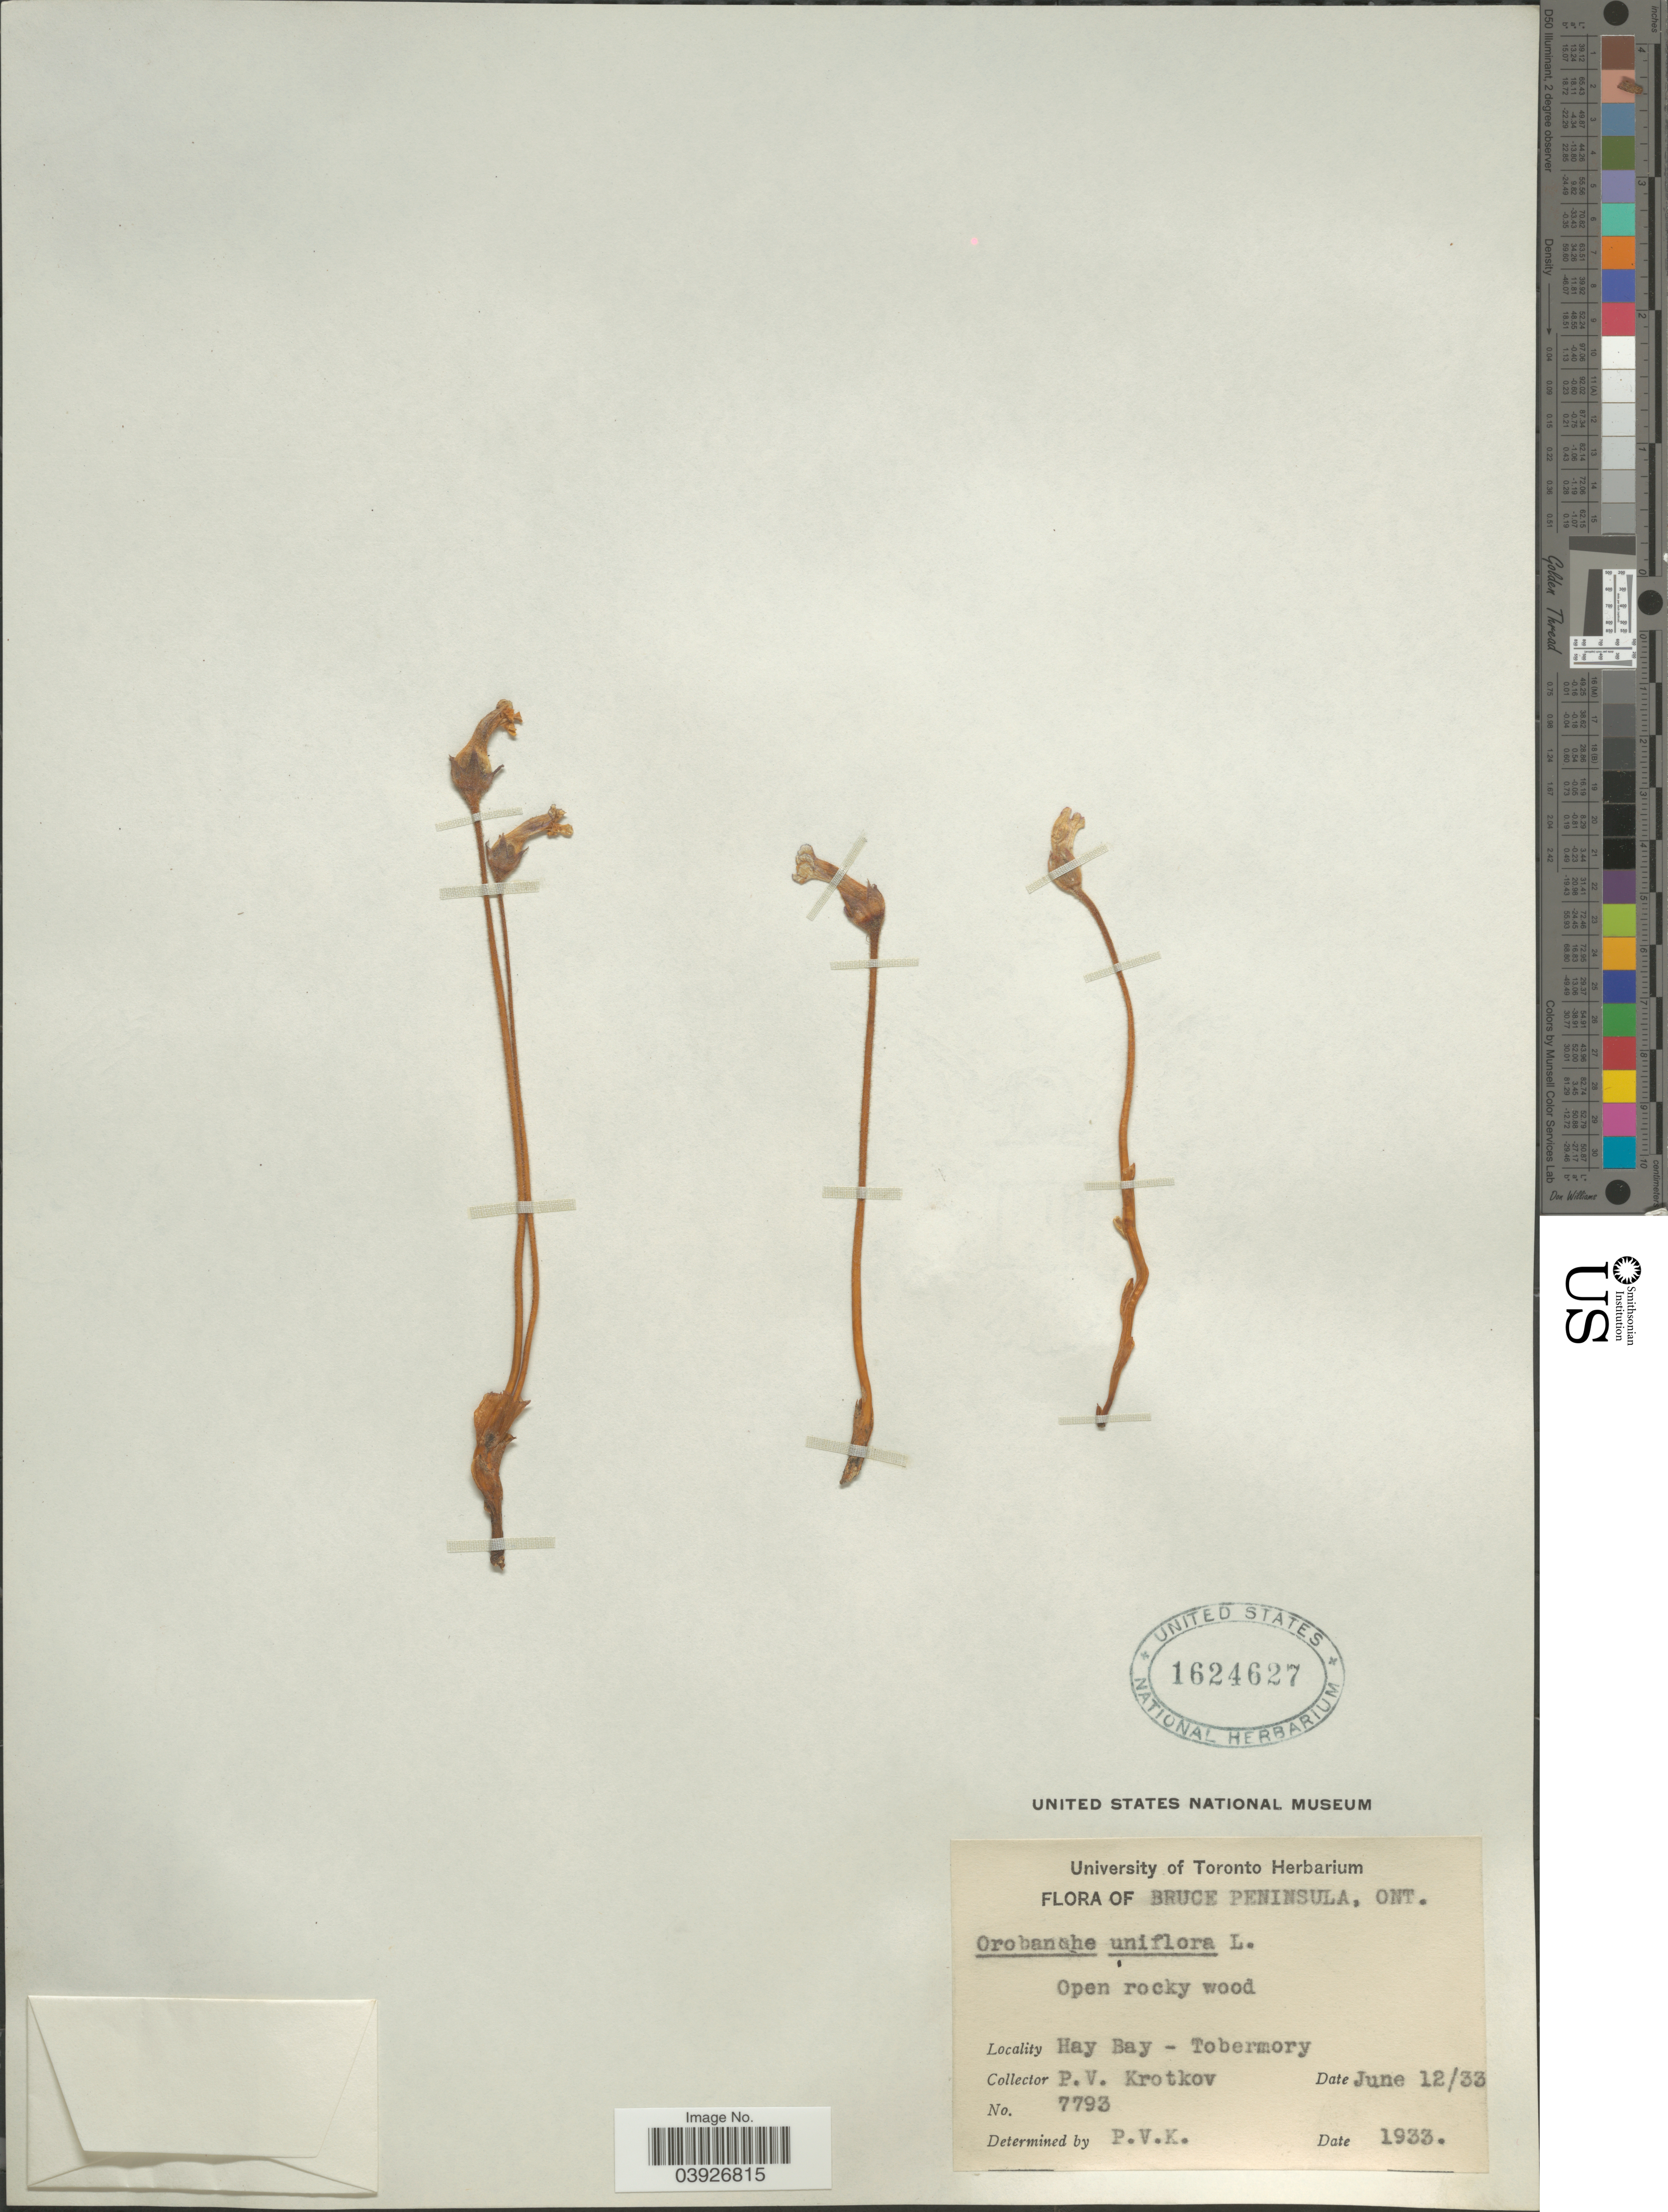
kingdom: Plantae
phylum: Tracheophyta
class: Magnoliopsida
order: Lamiales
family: Orobanchaceae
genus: Aphyllon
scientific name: Aphyllon uniflorum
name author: A. Gray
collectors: P. V. Krotkov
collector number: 7793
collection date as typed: Transcribed d/m/y: 12/6/33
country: Canada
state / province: Ontario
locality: Bruce Peninsula. Hay Bay- Tobermory.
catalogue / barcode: US 1624627